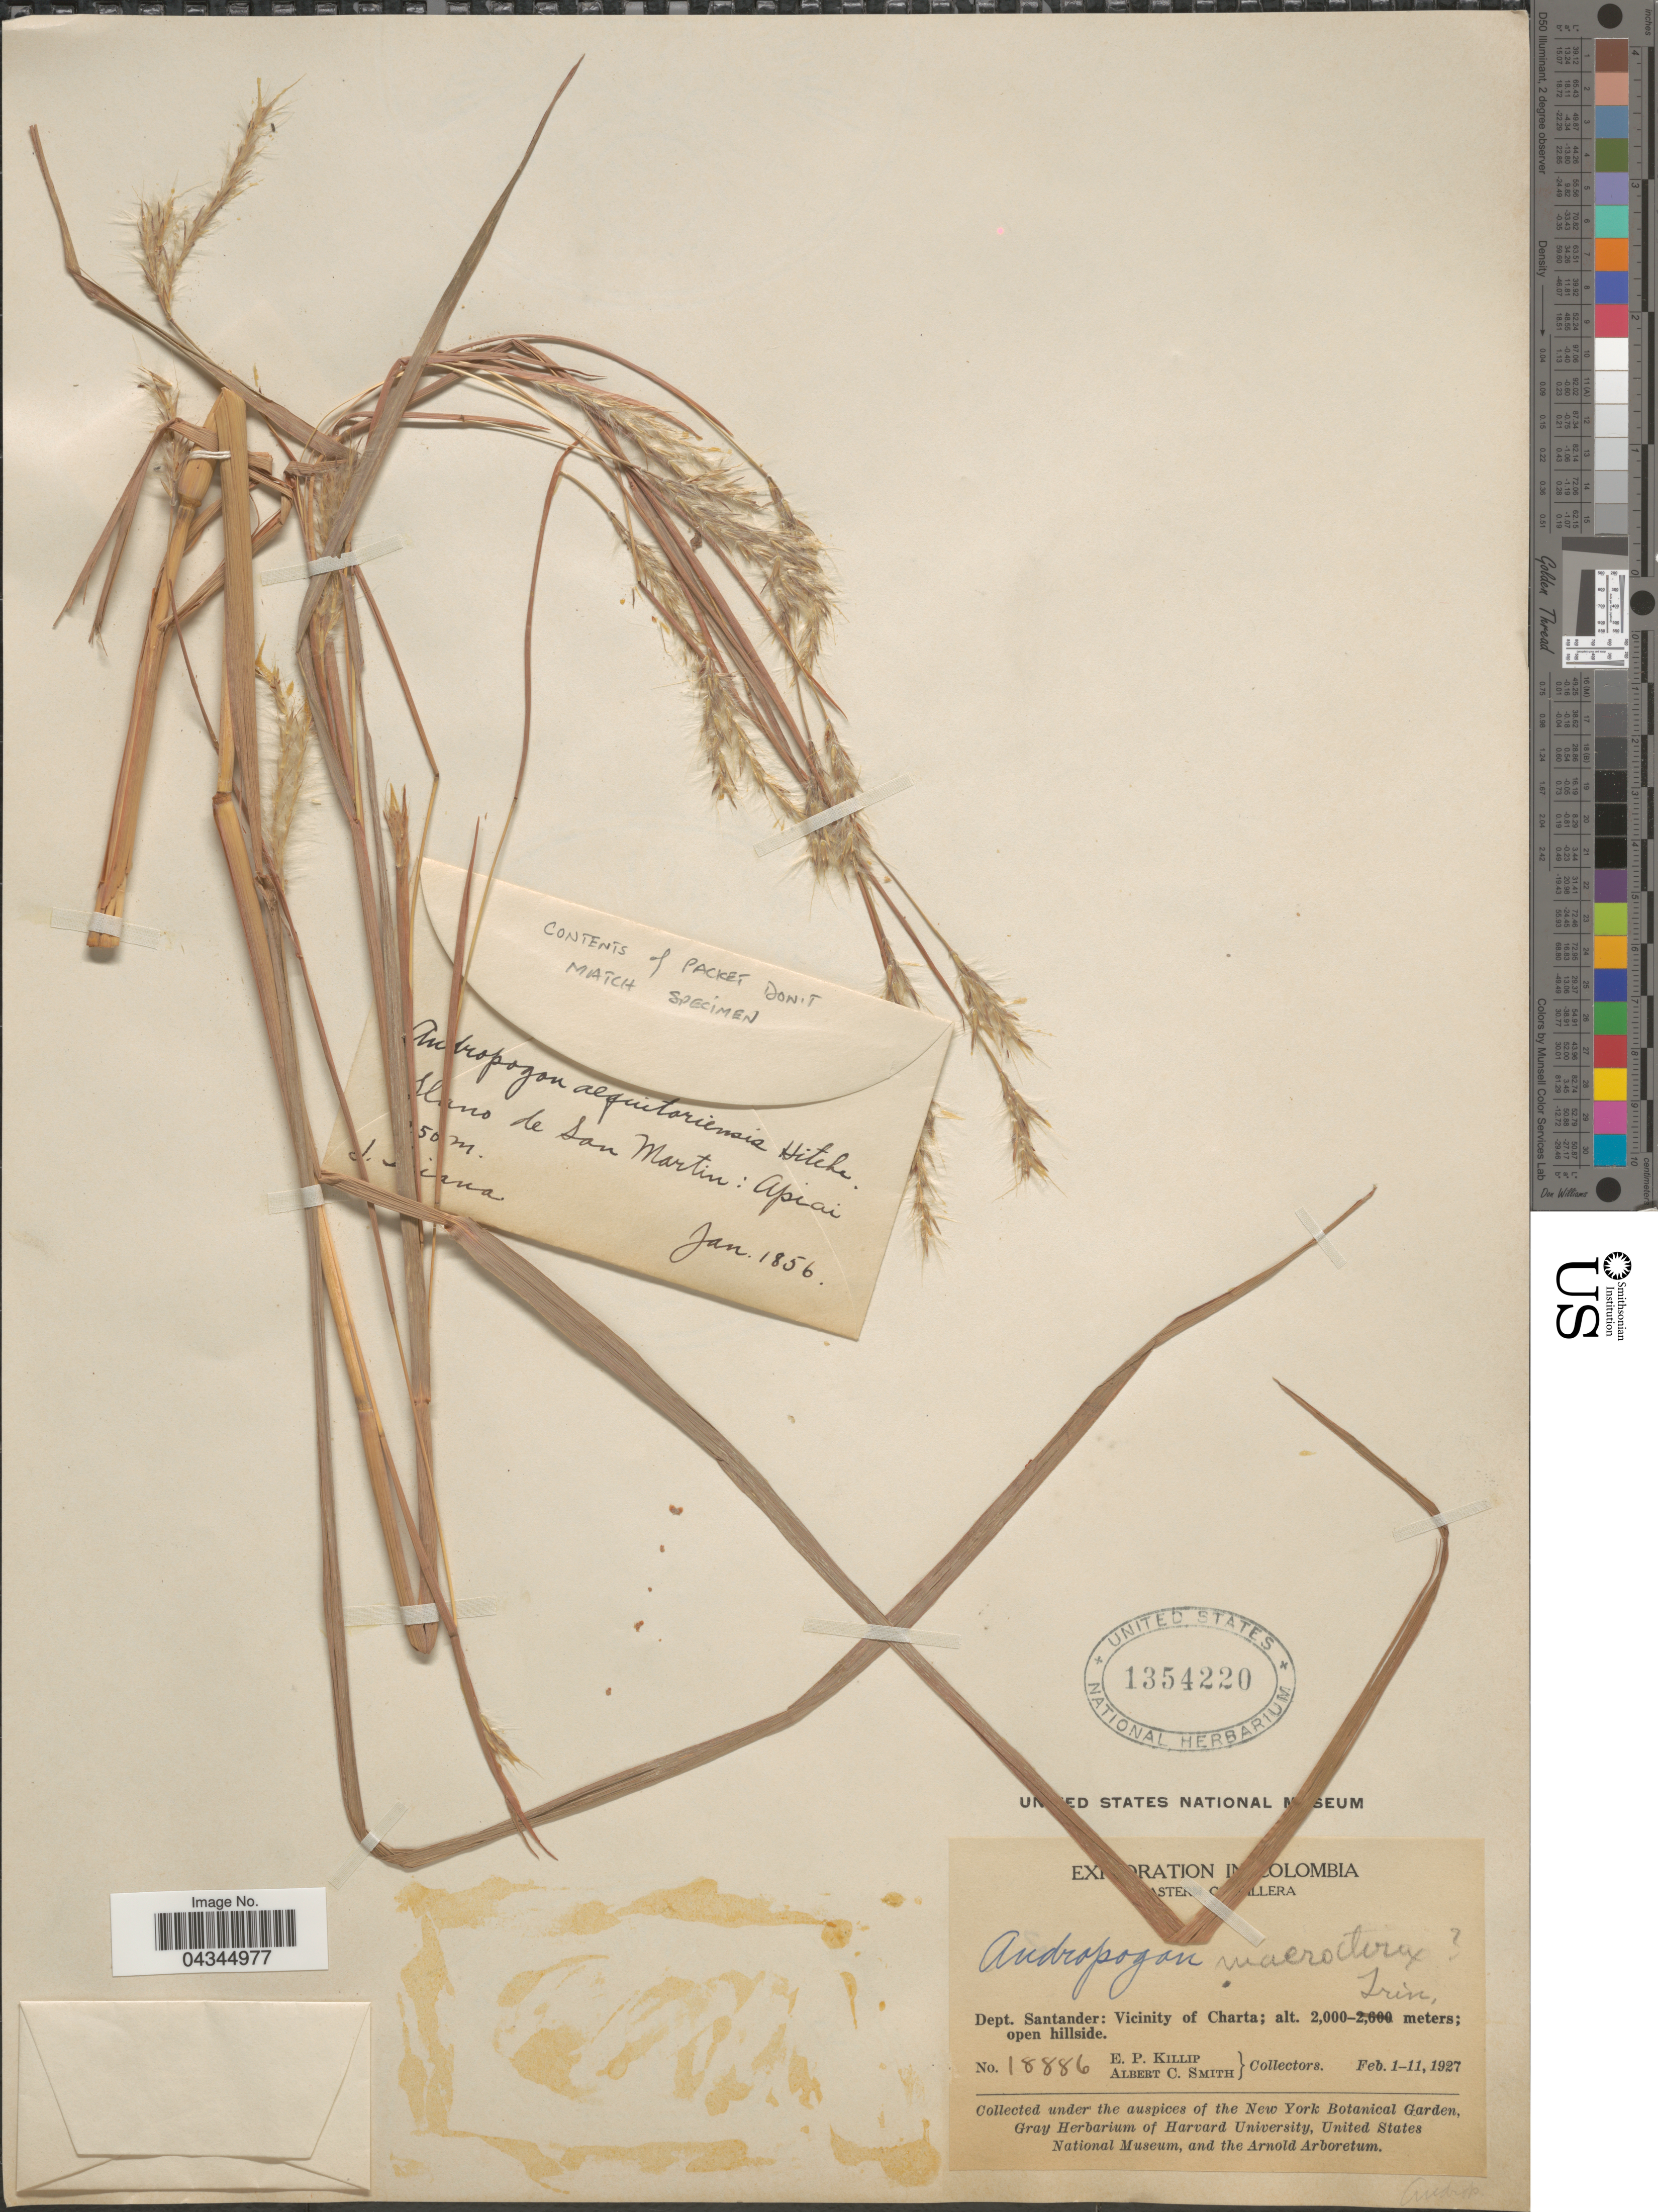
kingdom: Plantae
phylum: Tracheophyta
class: Liliopsida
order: Poales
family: Poaceae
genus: Andropogon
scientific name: Andropogon aequatoriensis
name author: Hitchc.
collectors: E. P. Killip & A. C. Smith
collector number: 18886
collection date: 1927-02-01/1927-02-11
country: Colombia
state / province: Santander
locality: Eastern Cordillera. Dept. Santander: Vicinity of Charta.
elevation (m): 2000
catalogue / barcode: US 1354220-2